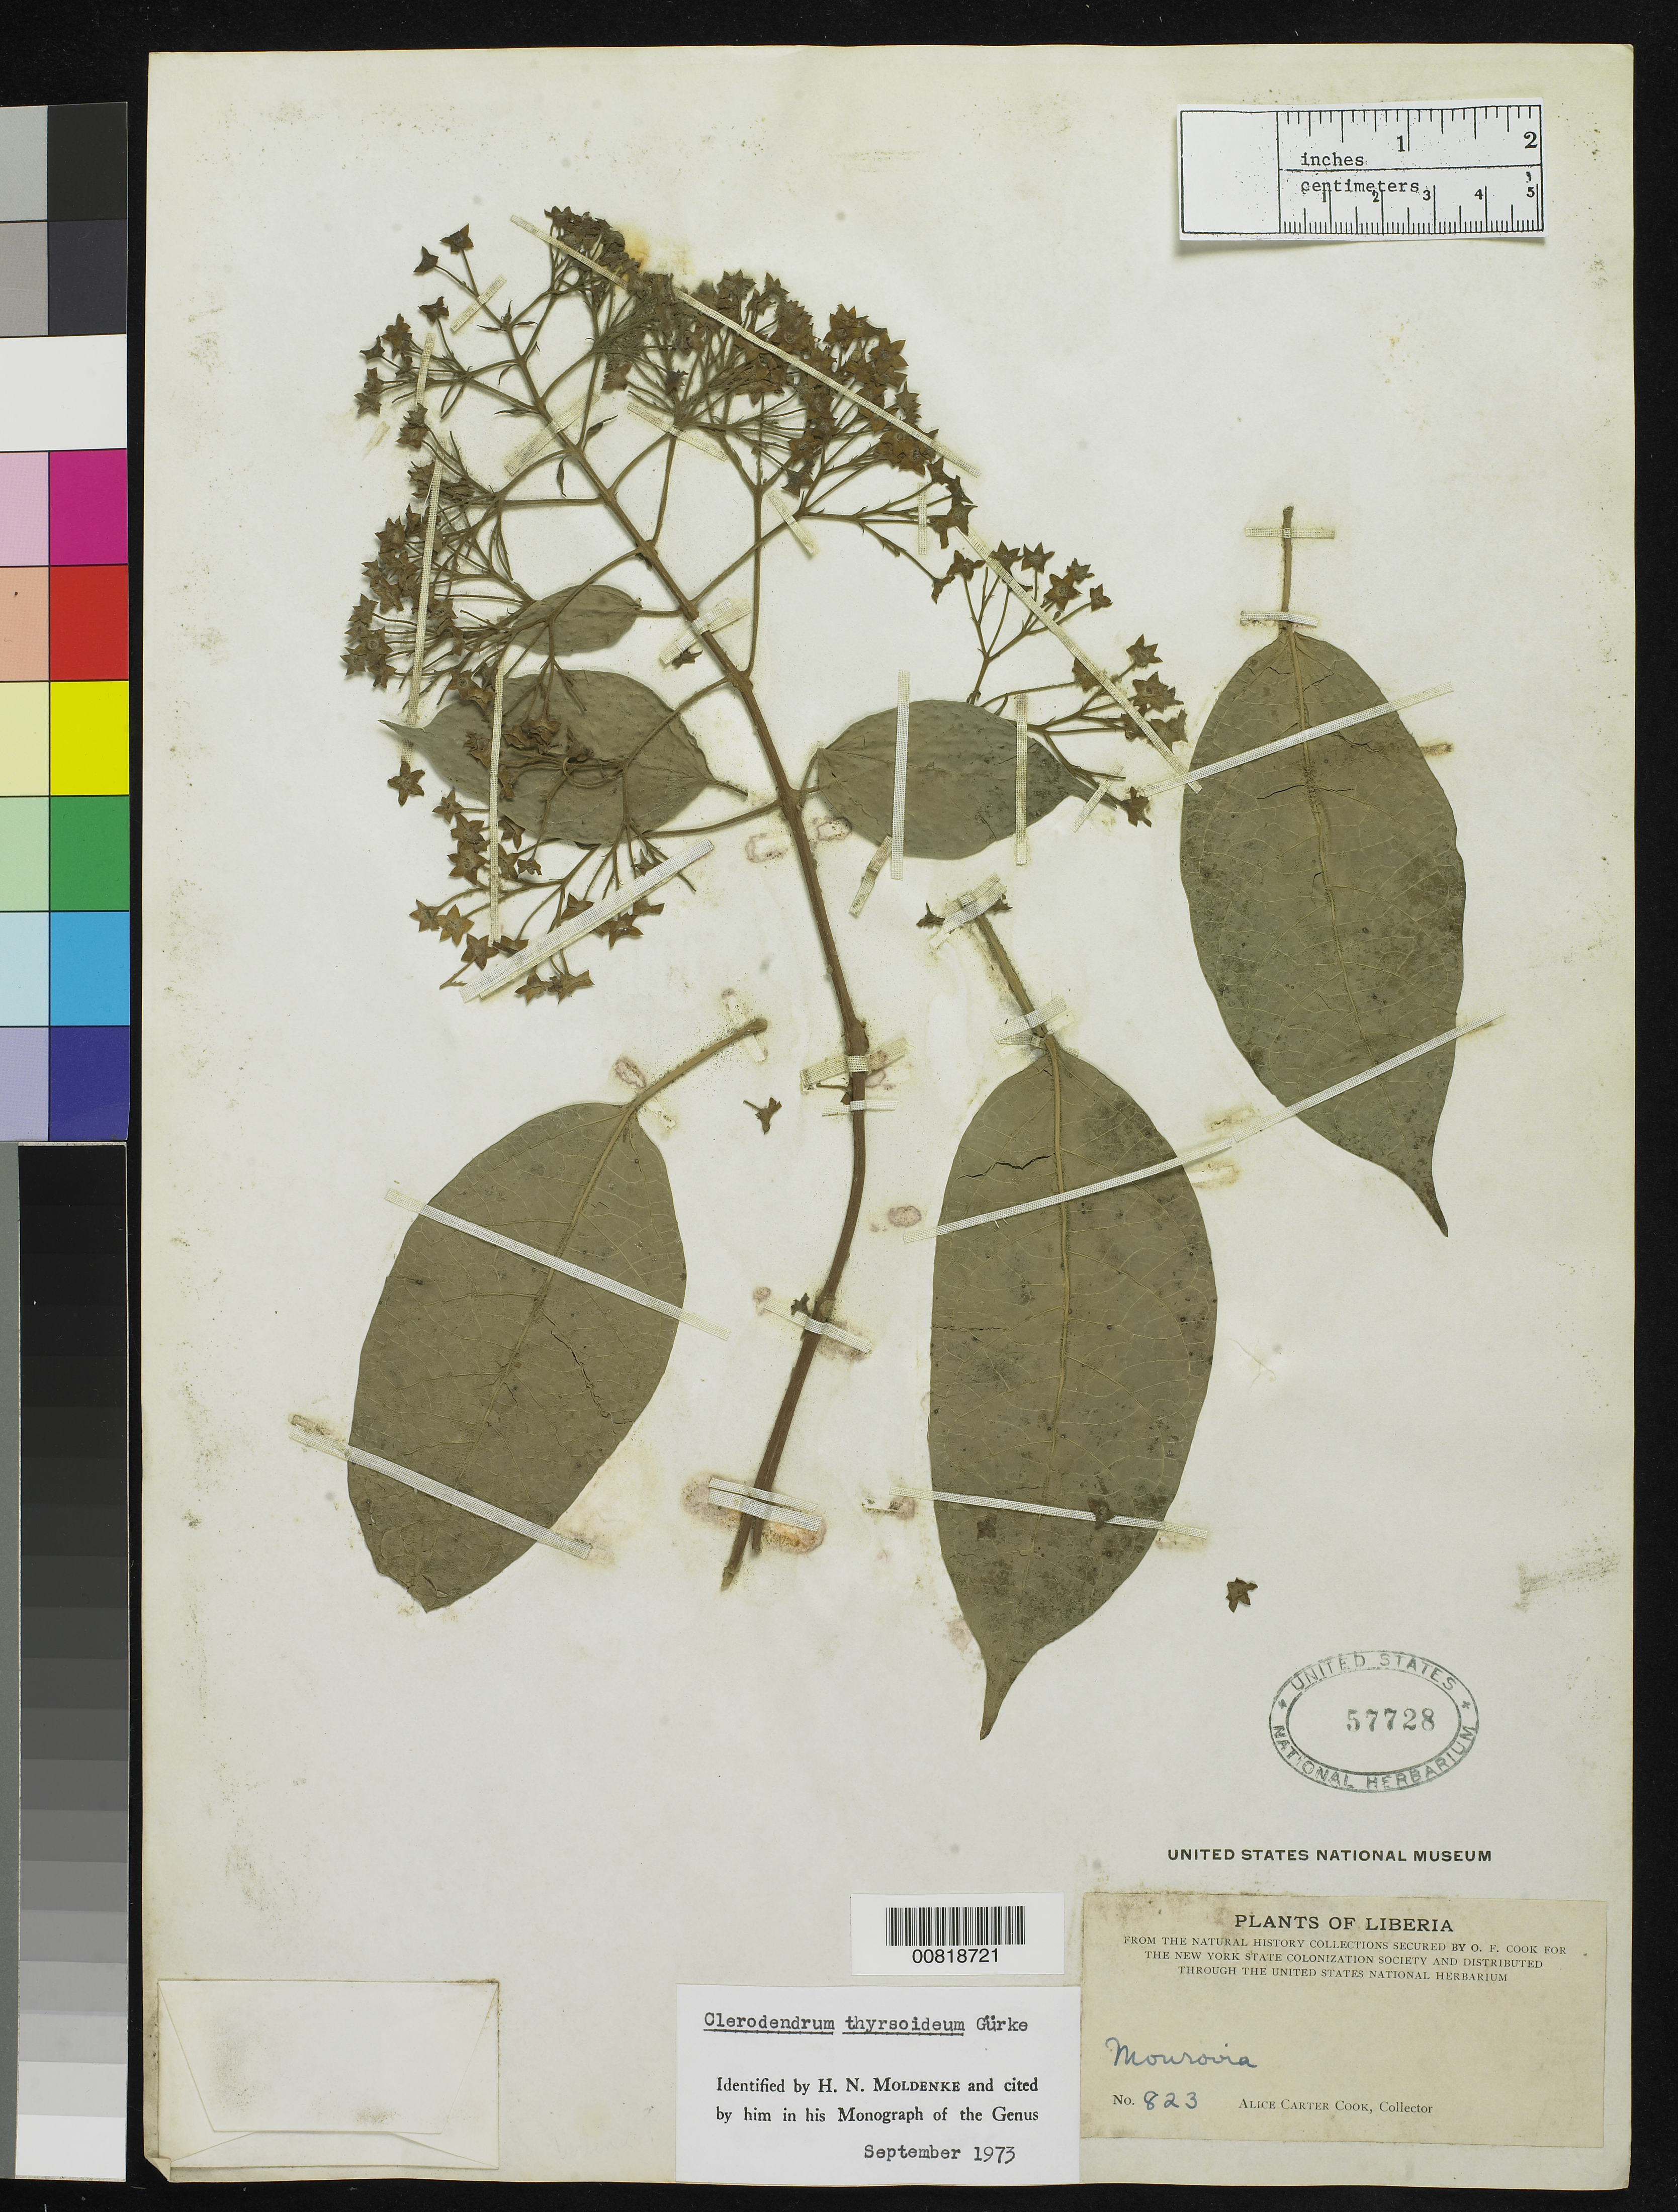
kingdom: Plantae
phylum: Tracheophyta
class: Magnoliopsida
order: Lamiales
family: Lamiaceae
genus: Clerodendrum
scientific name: Clerodendrum thyrsoideum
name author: Gürke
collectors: Alice C. Cook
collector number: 823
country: Liberia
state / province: Montserrado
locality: Monrovia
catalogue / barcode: US 57728